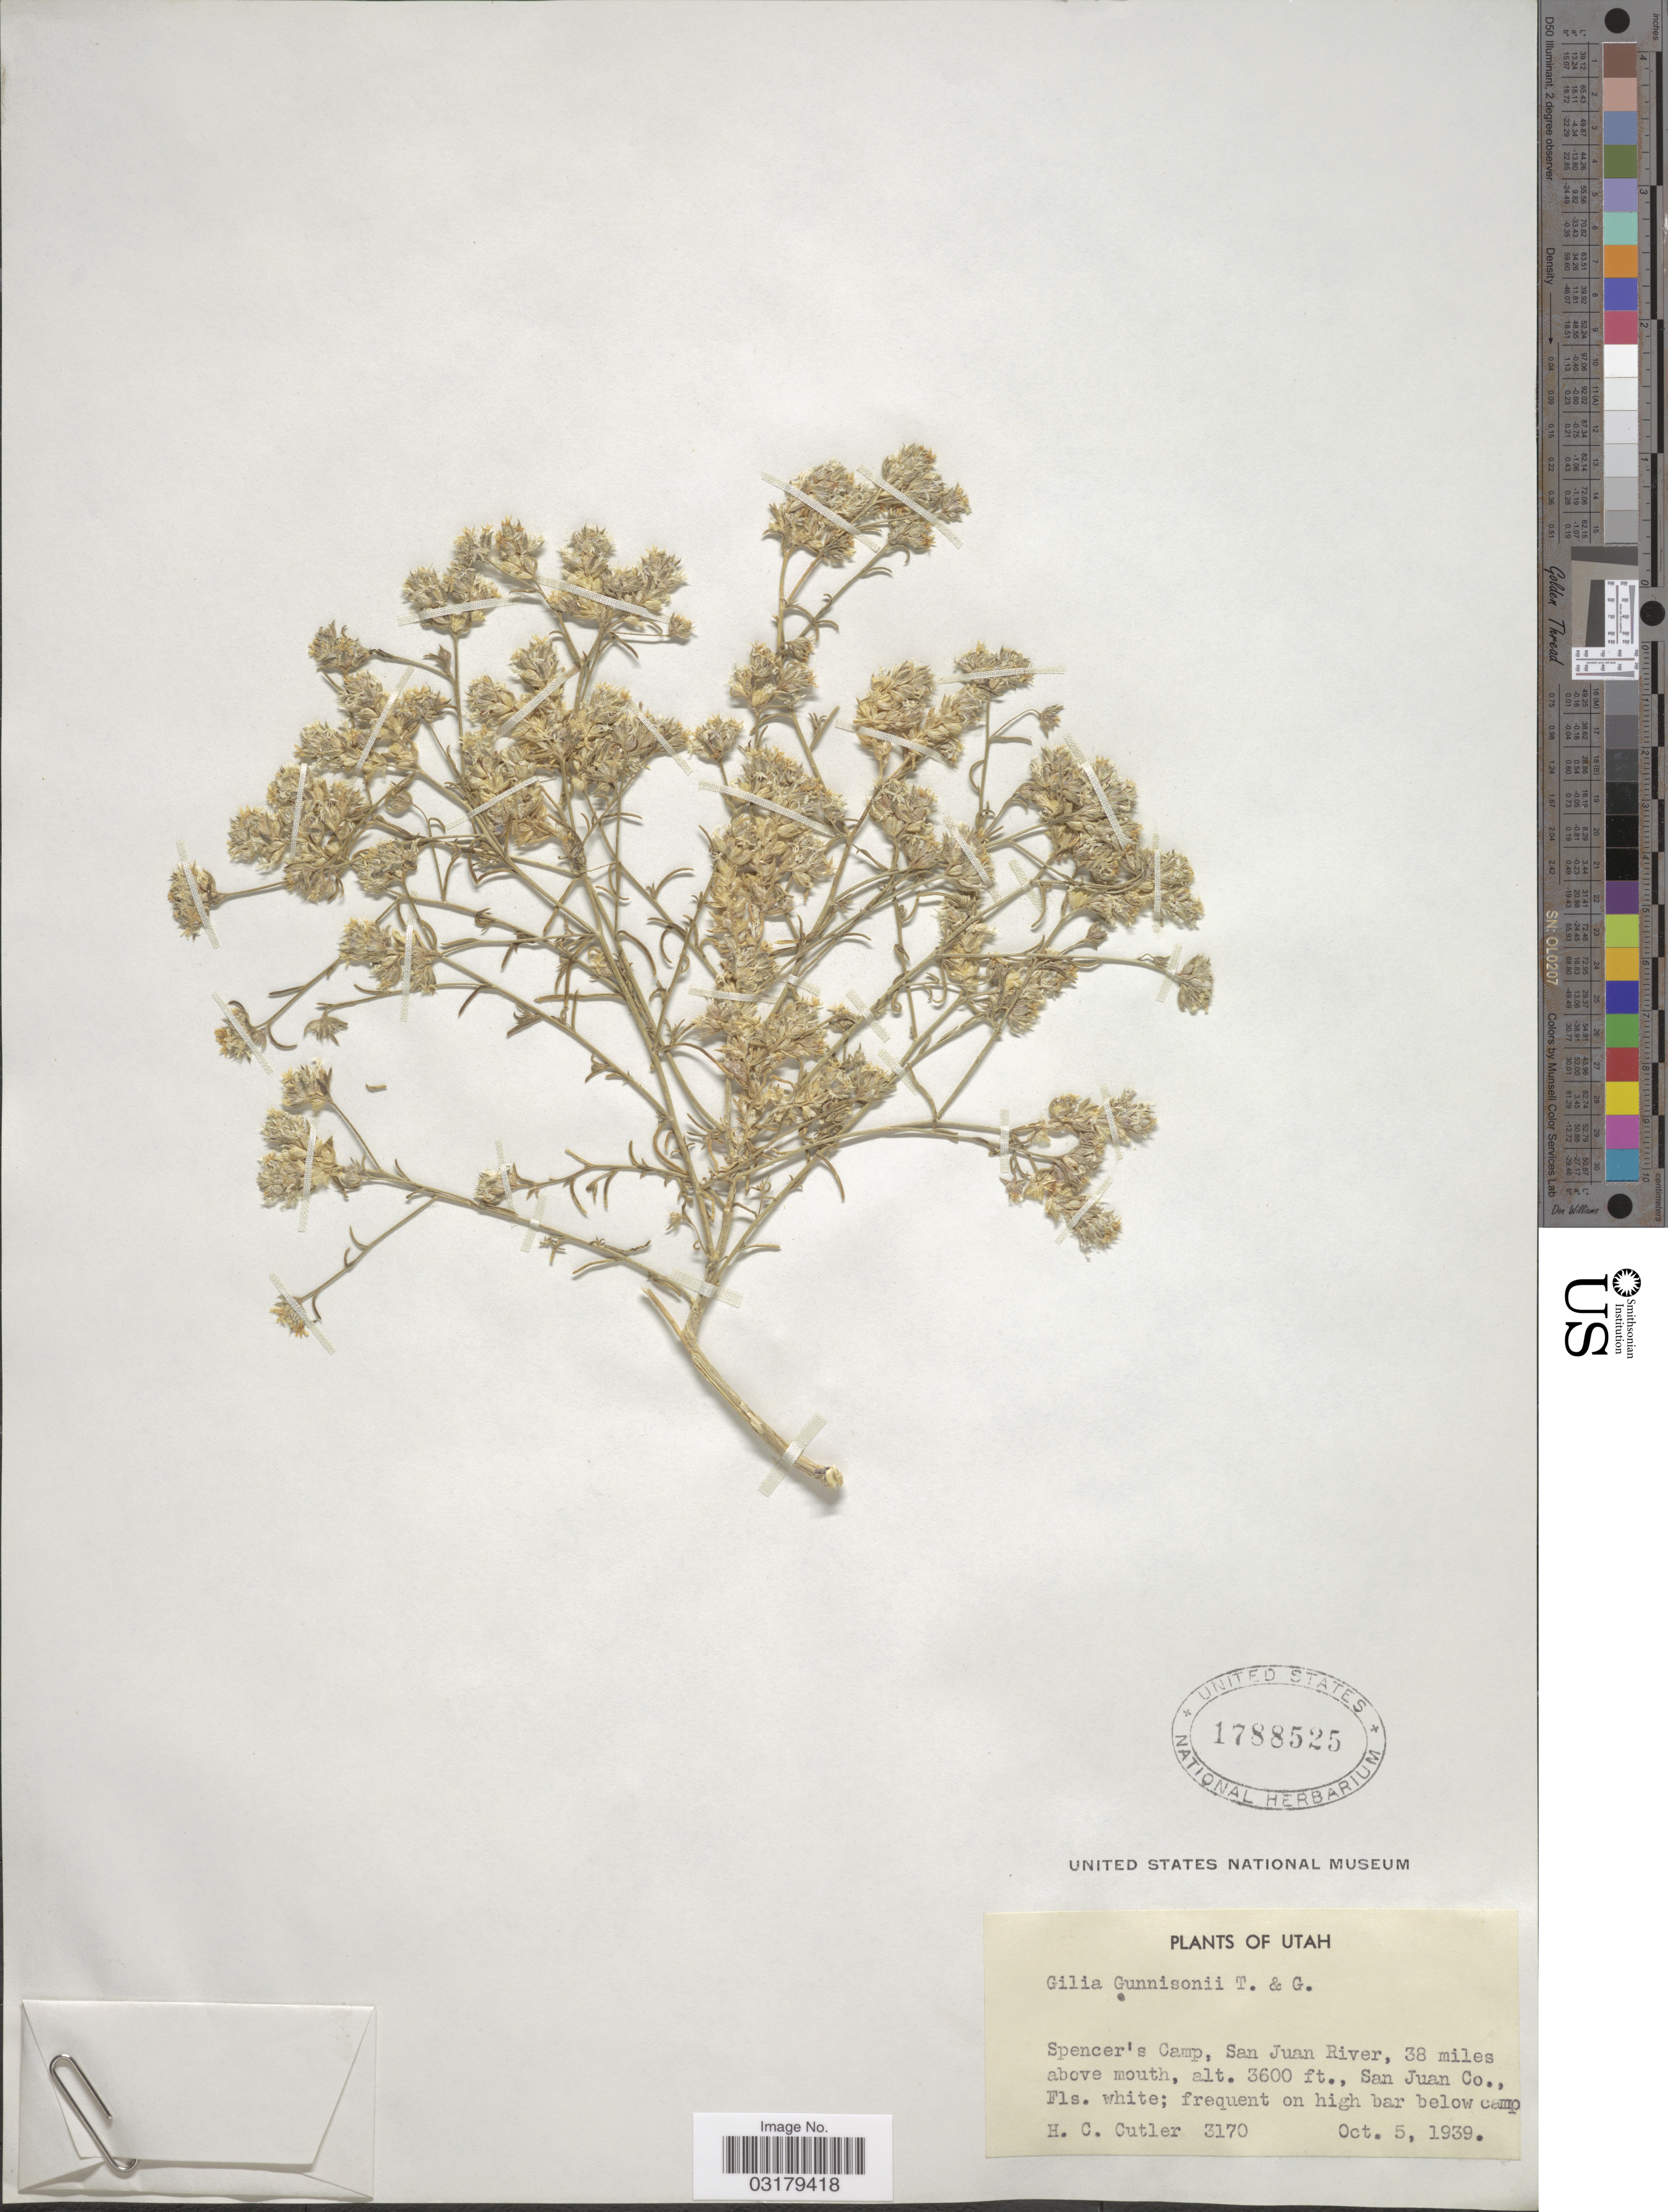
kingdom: Plantae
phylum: Tracheophyta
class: Magnoliopsida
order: Ericales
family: Polemoniaceae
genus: Ipomopsis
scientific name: Ipomopsis gunnisonii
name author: (Torr. & A. Gray) V.E. Grant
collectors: H. C. Cutler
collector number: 3170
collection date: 1939-10-05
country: United States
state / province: Utah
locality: Spencer's Camp, San Juan River, 38 miles above mouth. San Juan Co.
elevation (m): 1097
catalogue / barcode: US 1788525